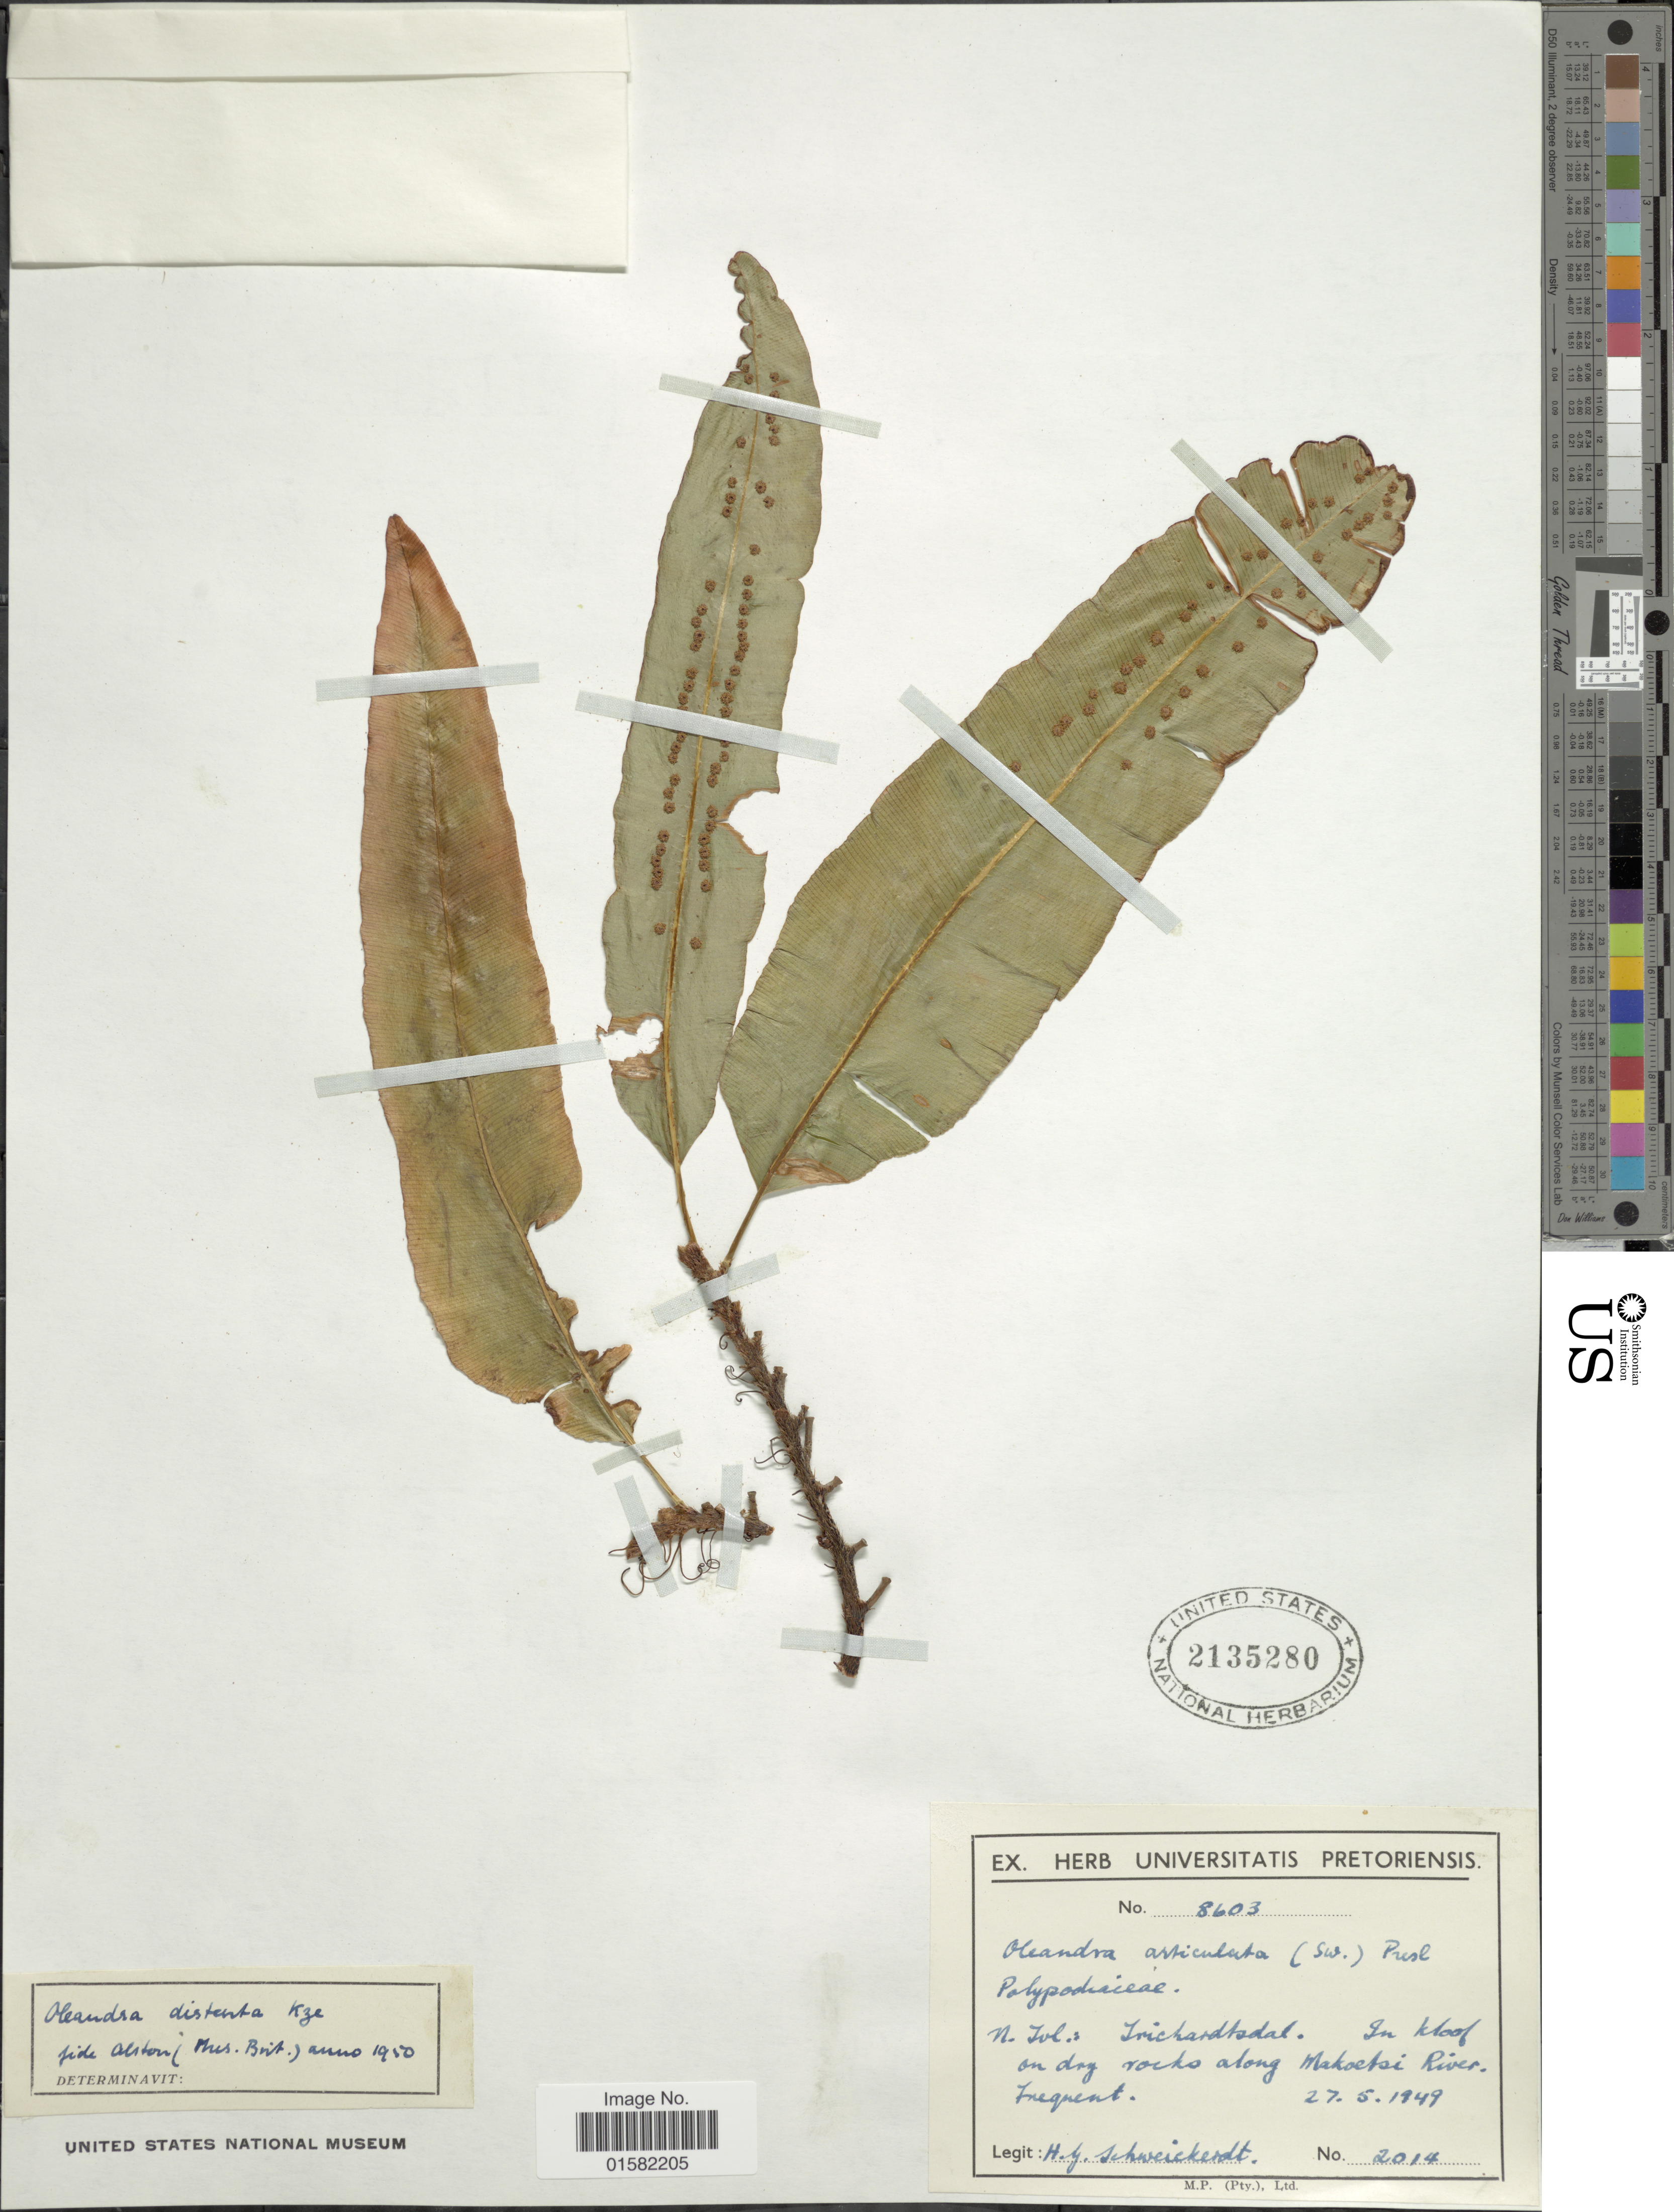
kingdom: Plantae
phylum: Tracheophyta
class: Polypodiopsida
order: Polypodiales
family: Oleandraceae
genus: Oleandra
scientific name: Oleandra articulata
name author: (Sw.) C. Presl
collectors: H. Schweichkerdt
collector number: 2014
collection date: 1949-05-27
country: South Africa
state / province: Limpopo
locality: N. Sol: Irichardtsdal. In kloof on dry rocks along Makoetsi River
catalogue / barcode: US 2135280